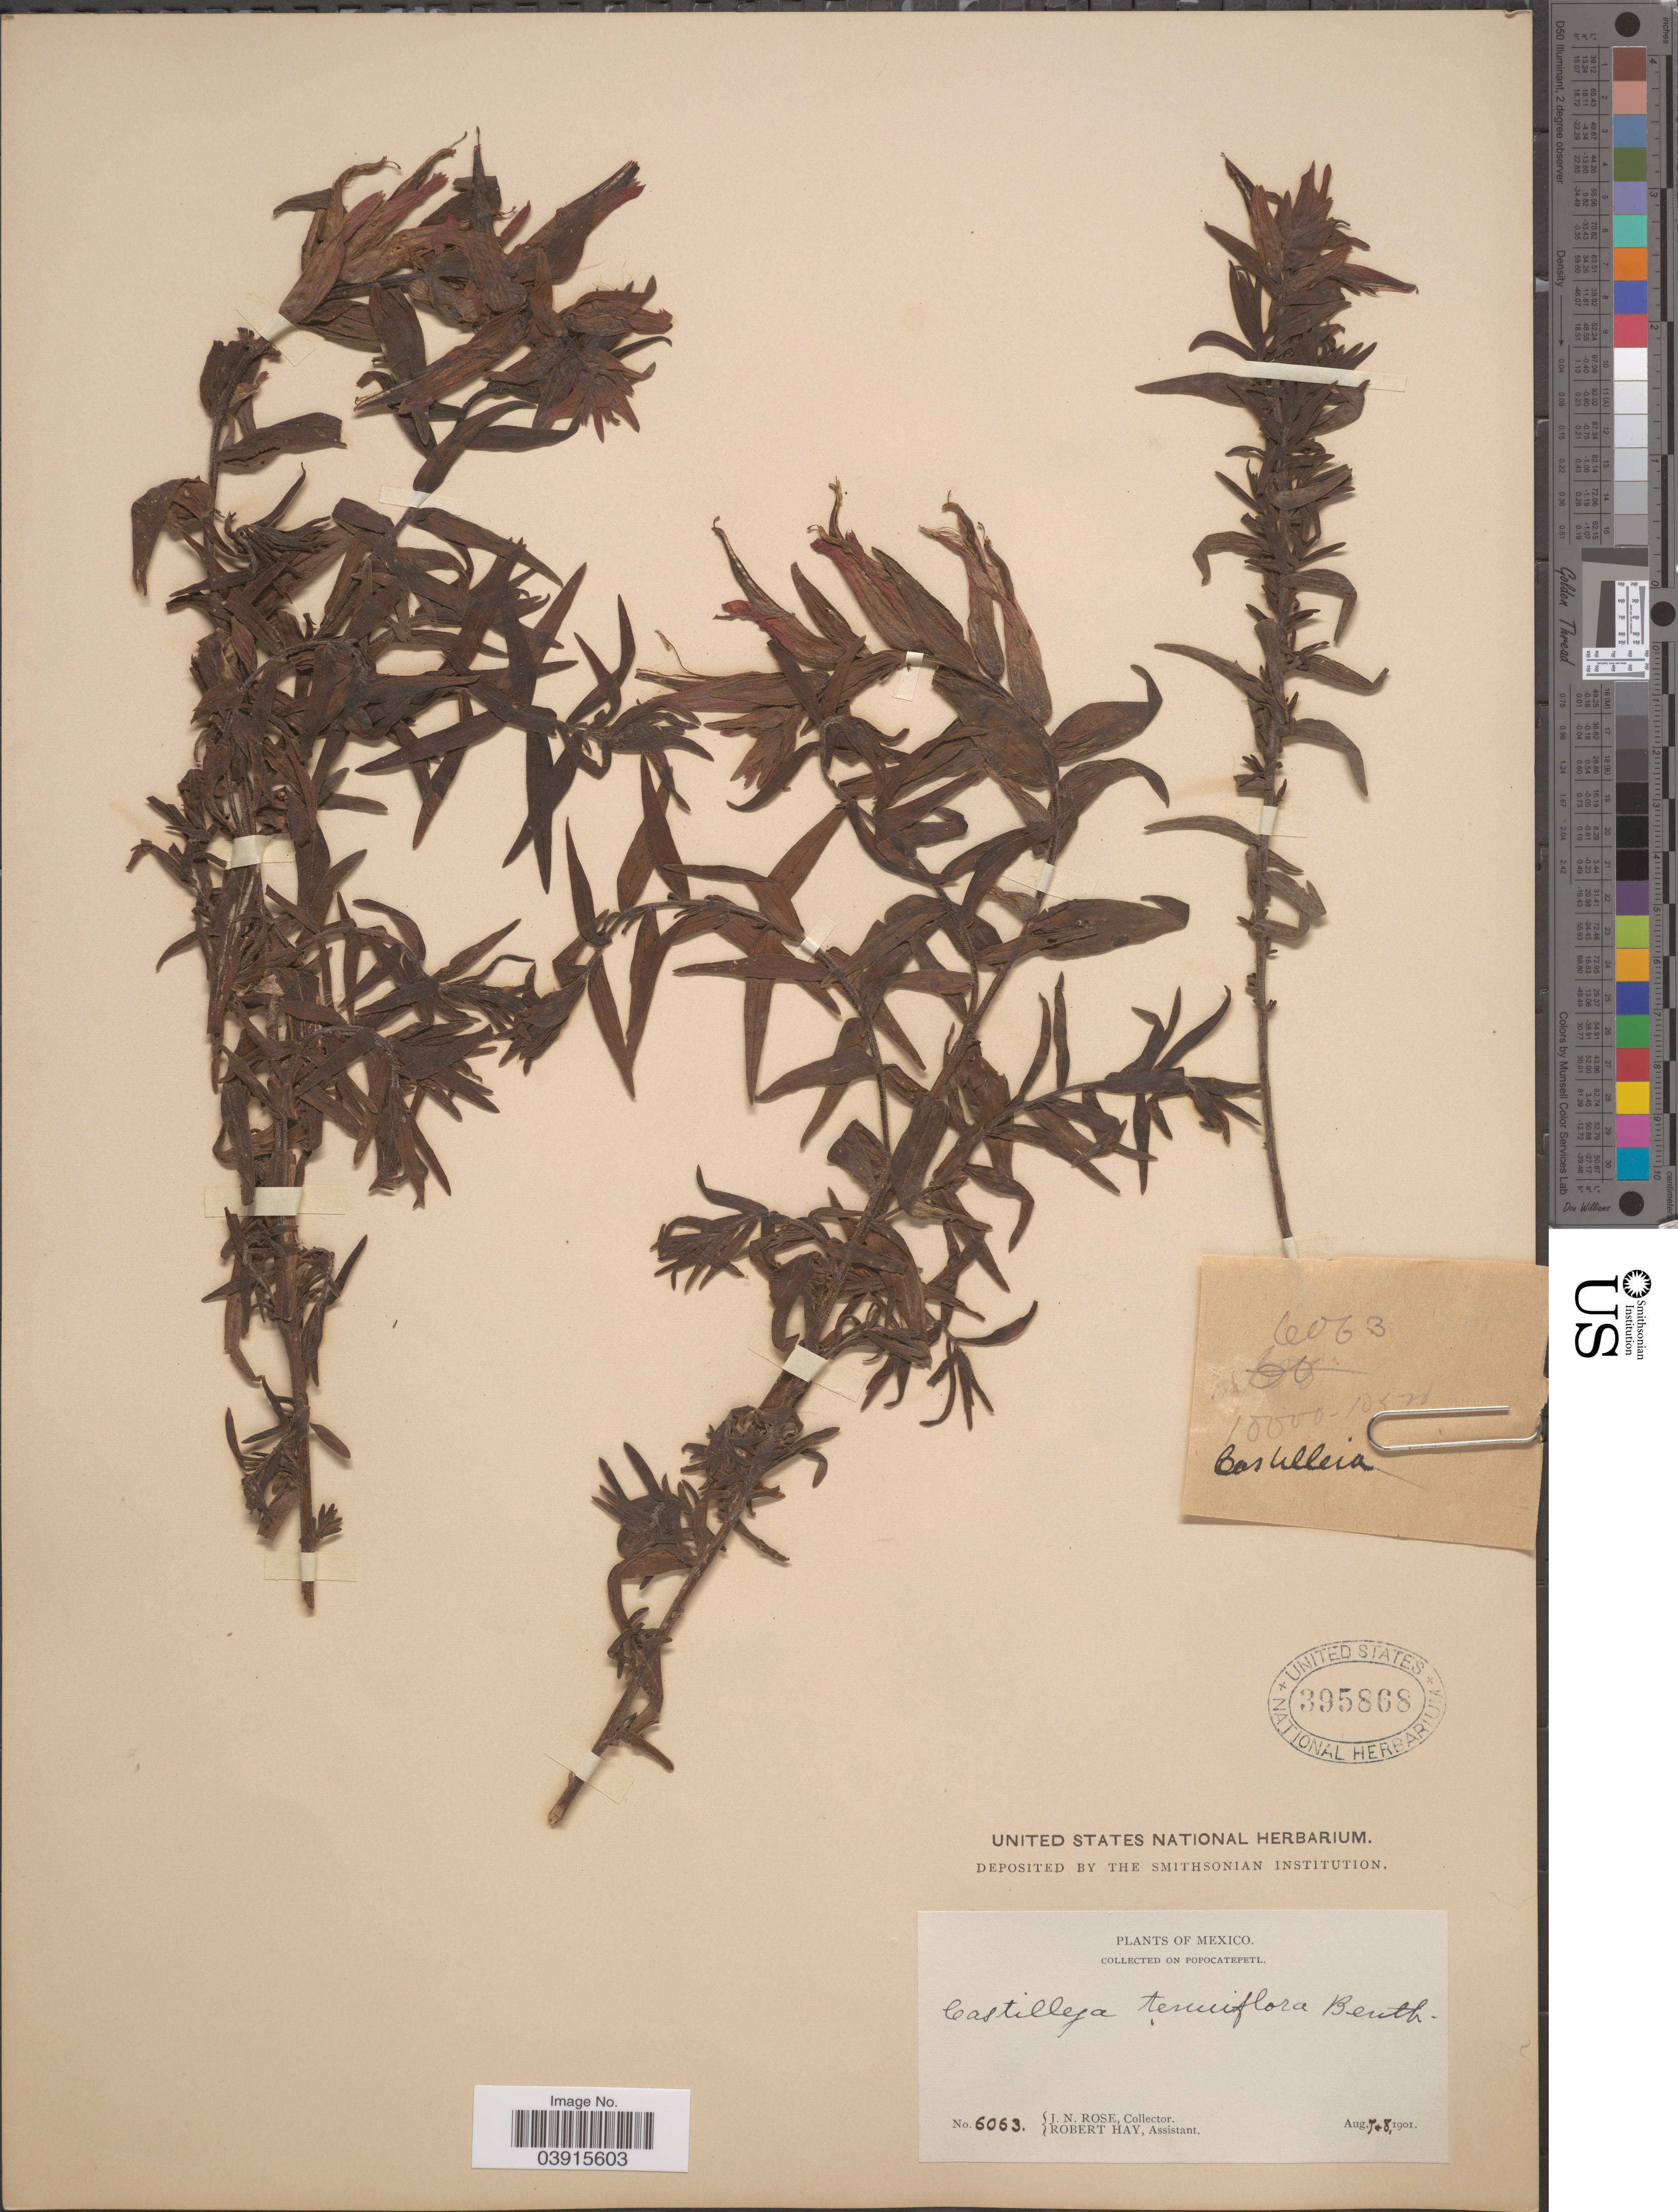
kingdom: Plantae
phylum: Tracheophyta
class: Magnoliopsida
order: Lamiales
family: Orobanchaceae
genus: Castilleja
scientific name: Castilleja tenuiflora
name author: Benth.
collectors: J. N. Rose & R. Hay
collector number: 6063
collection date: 1901-08-07/1901-08-08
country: Mexico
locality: On Popocatepetl.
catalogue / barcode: US 395868